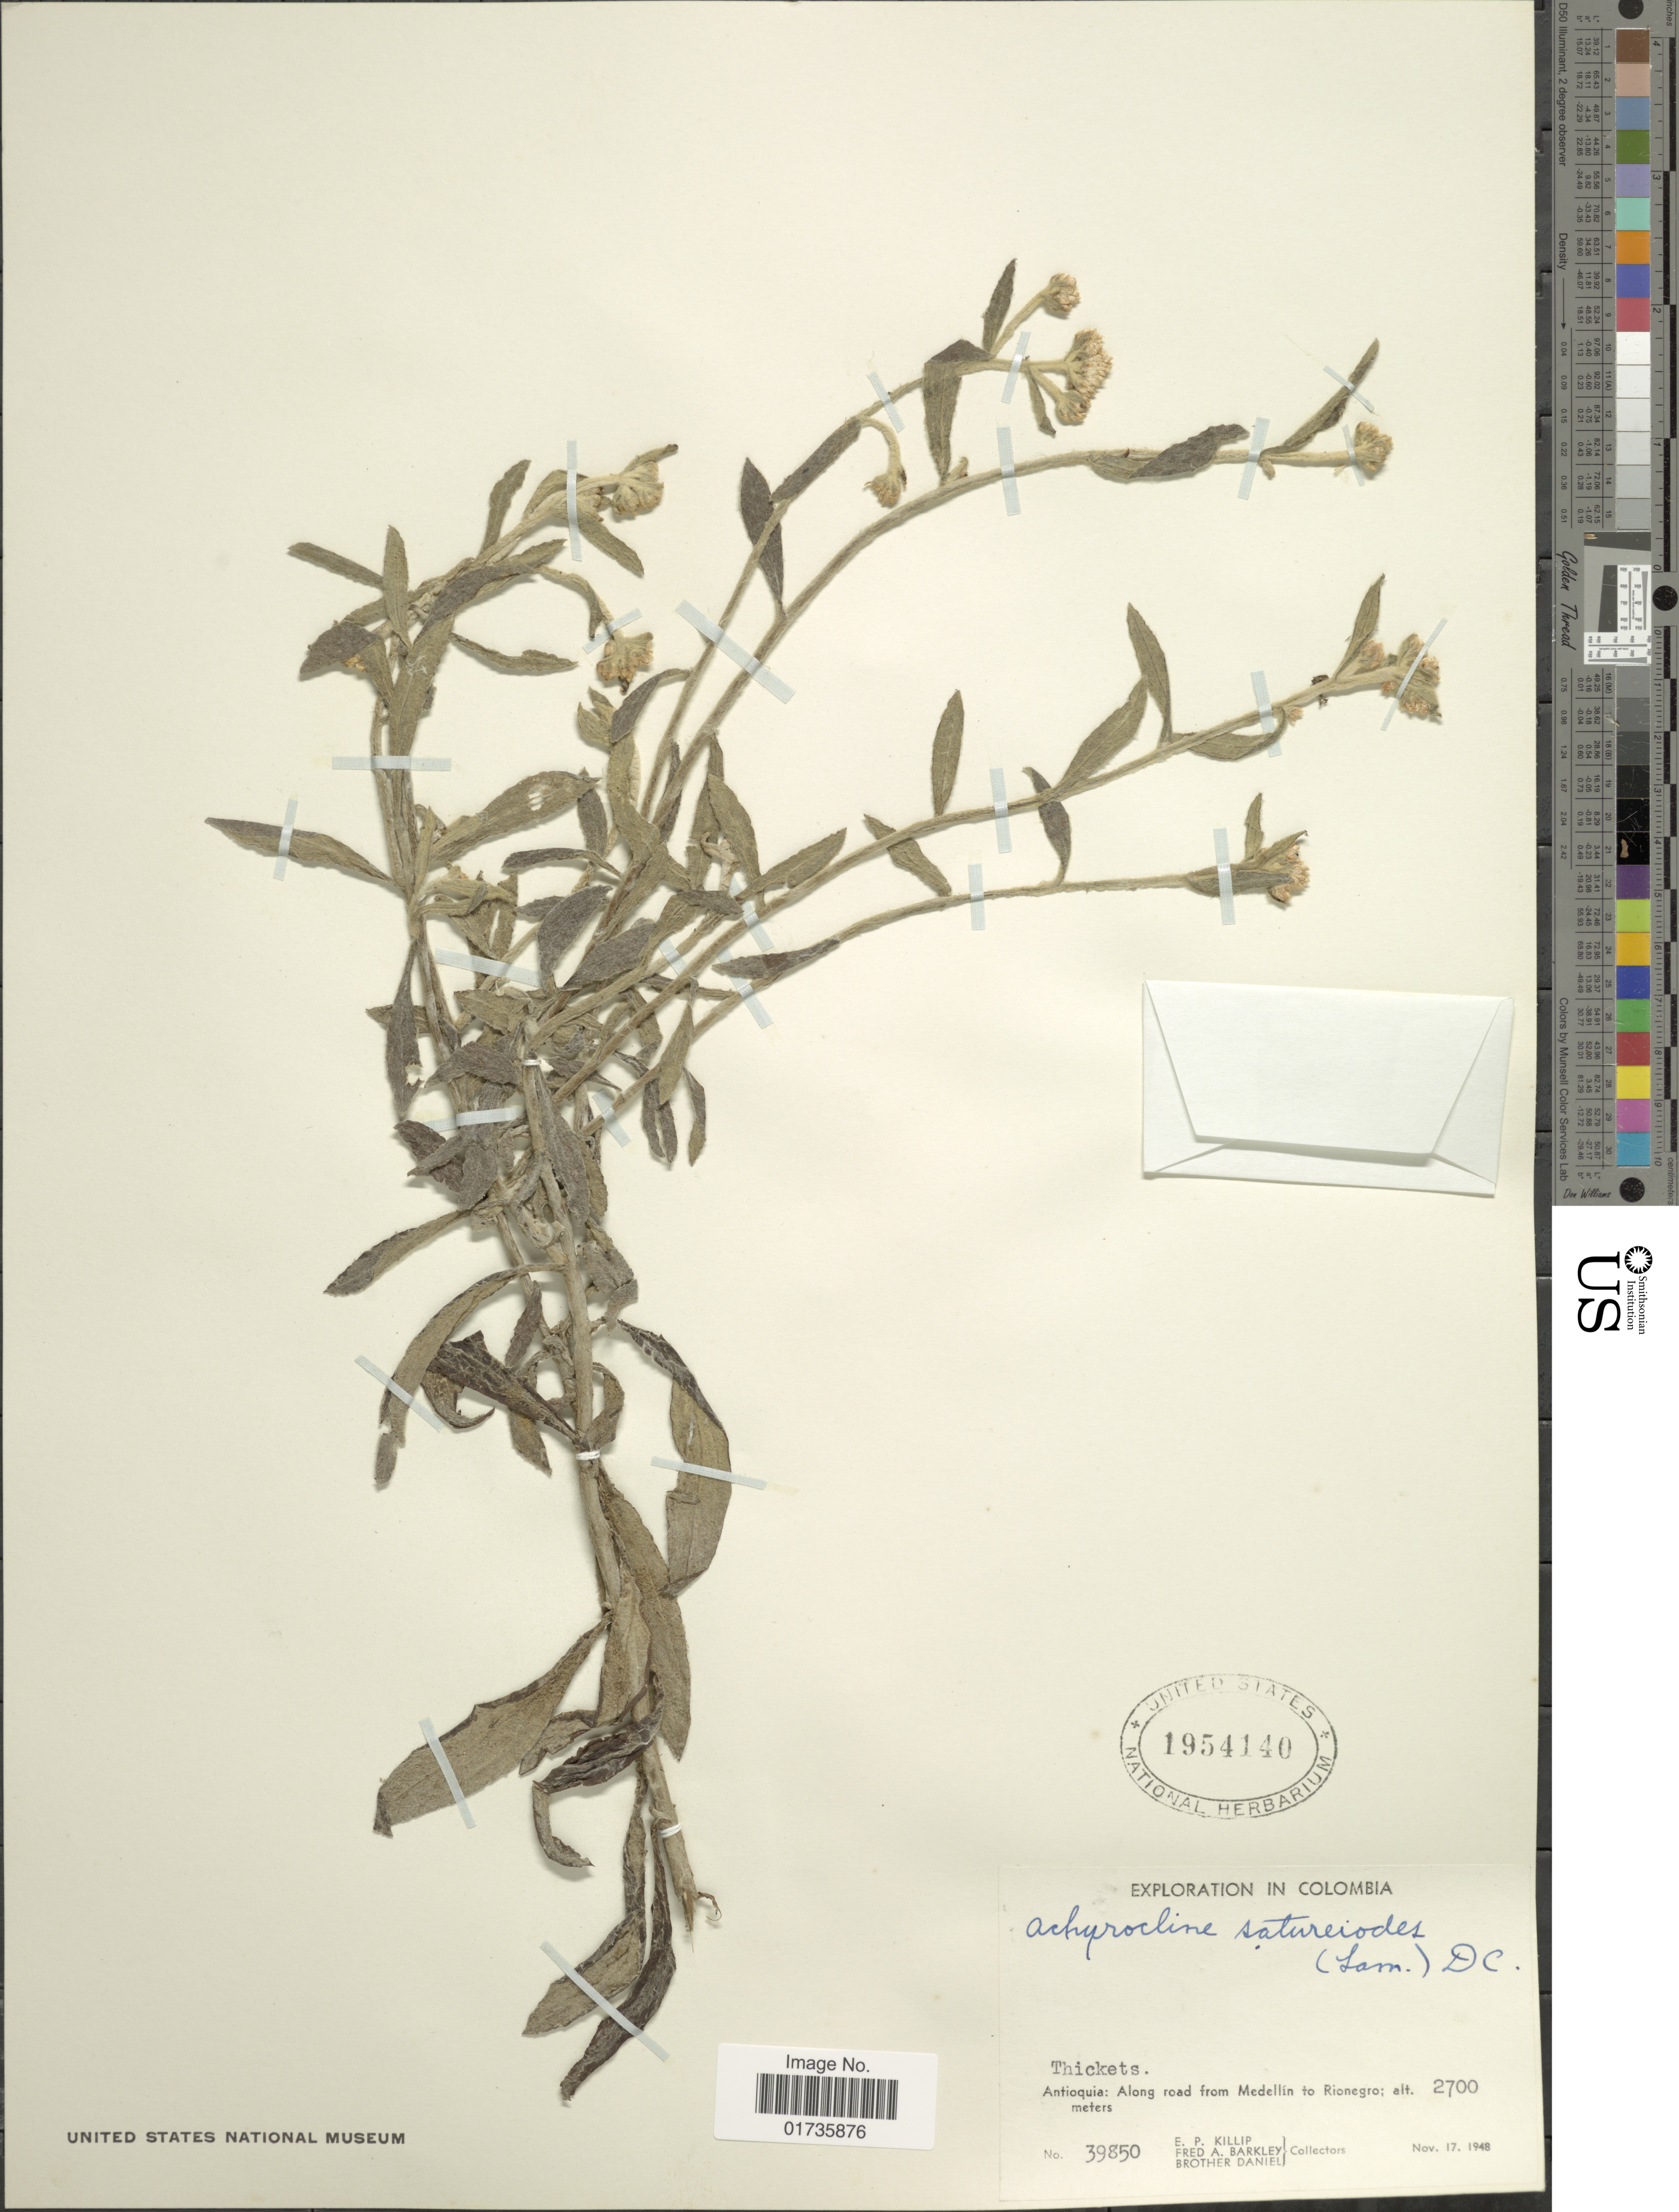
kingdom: Plantae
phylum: Tracheophyta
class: Magnoliopsida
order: Asterales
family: Asteraceae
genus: Achyrocline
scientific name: Achyrocline satureioides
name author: (Lam.) DC.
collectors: E. P. Killip, F. A. Barkley & Bro. Daniel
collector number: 39850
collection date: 1948-11-17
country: Colombia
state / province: Antioquia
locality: Along road from Medellín to Rionegro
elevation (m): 2700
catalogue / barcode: US 1954140